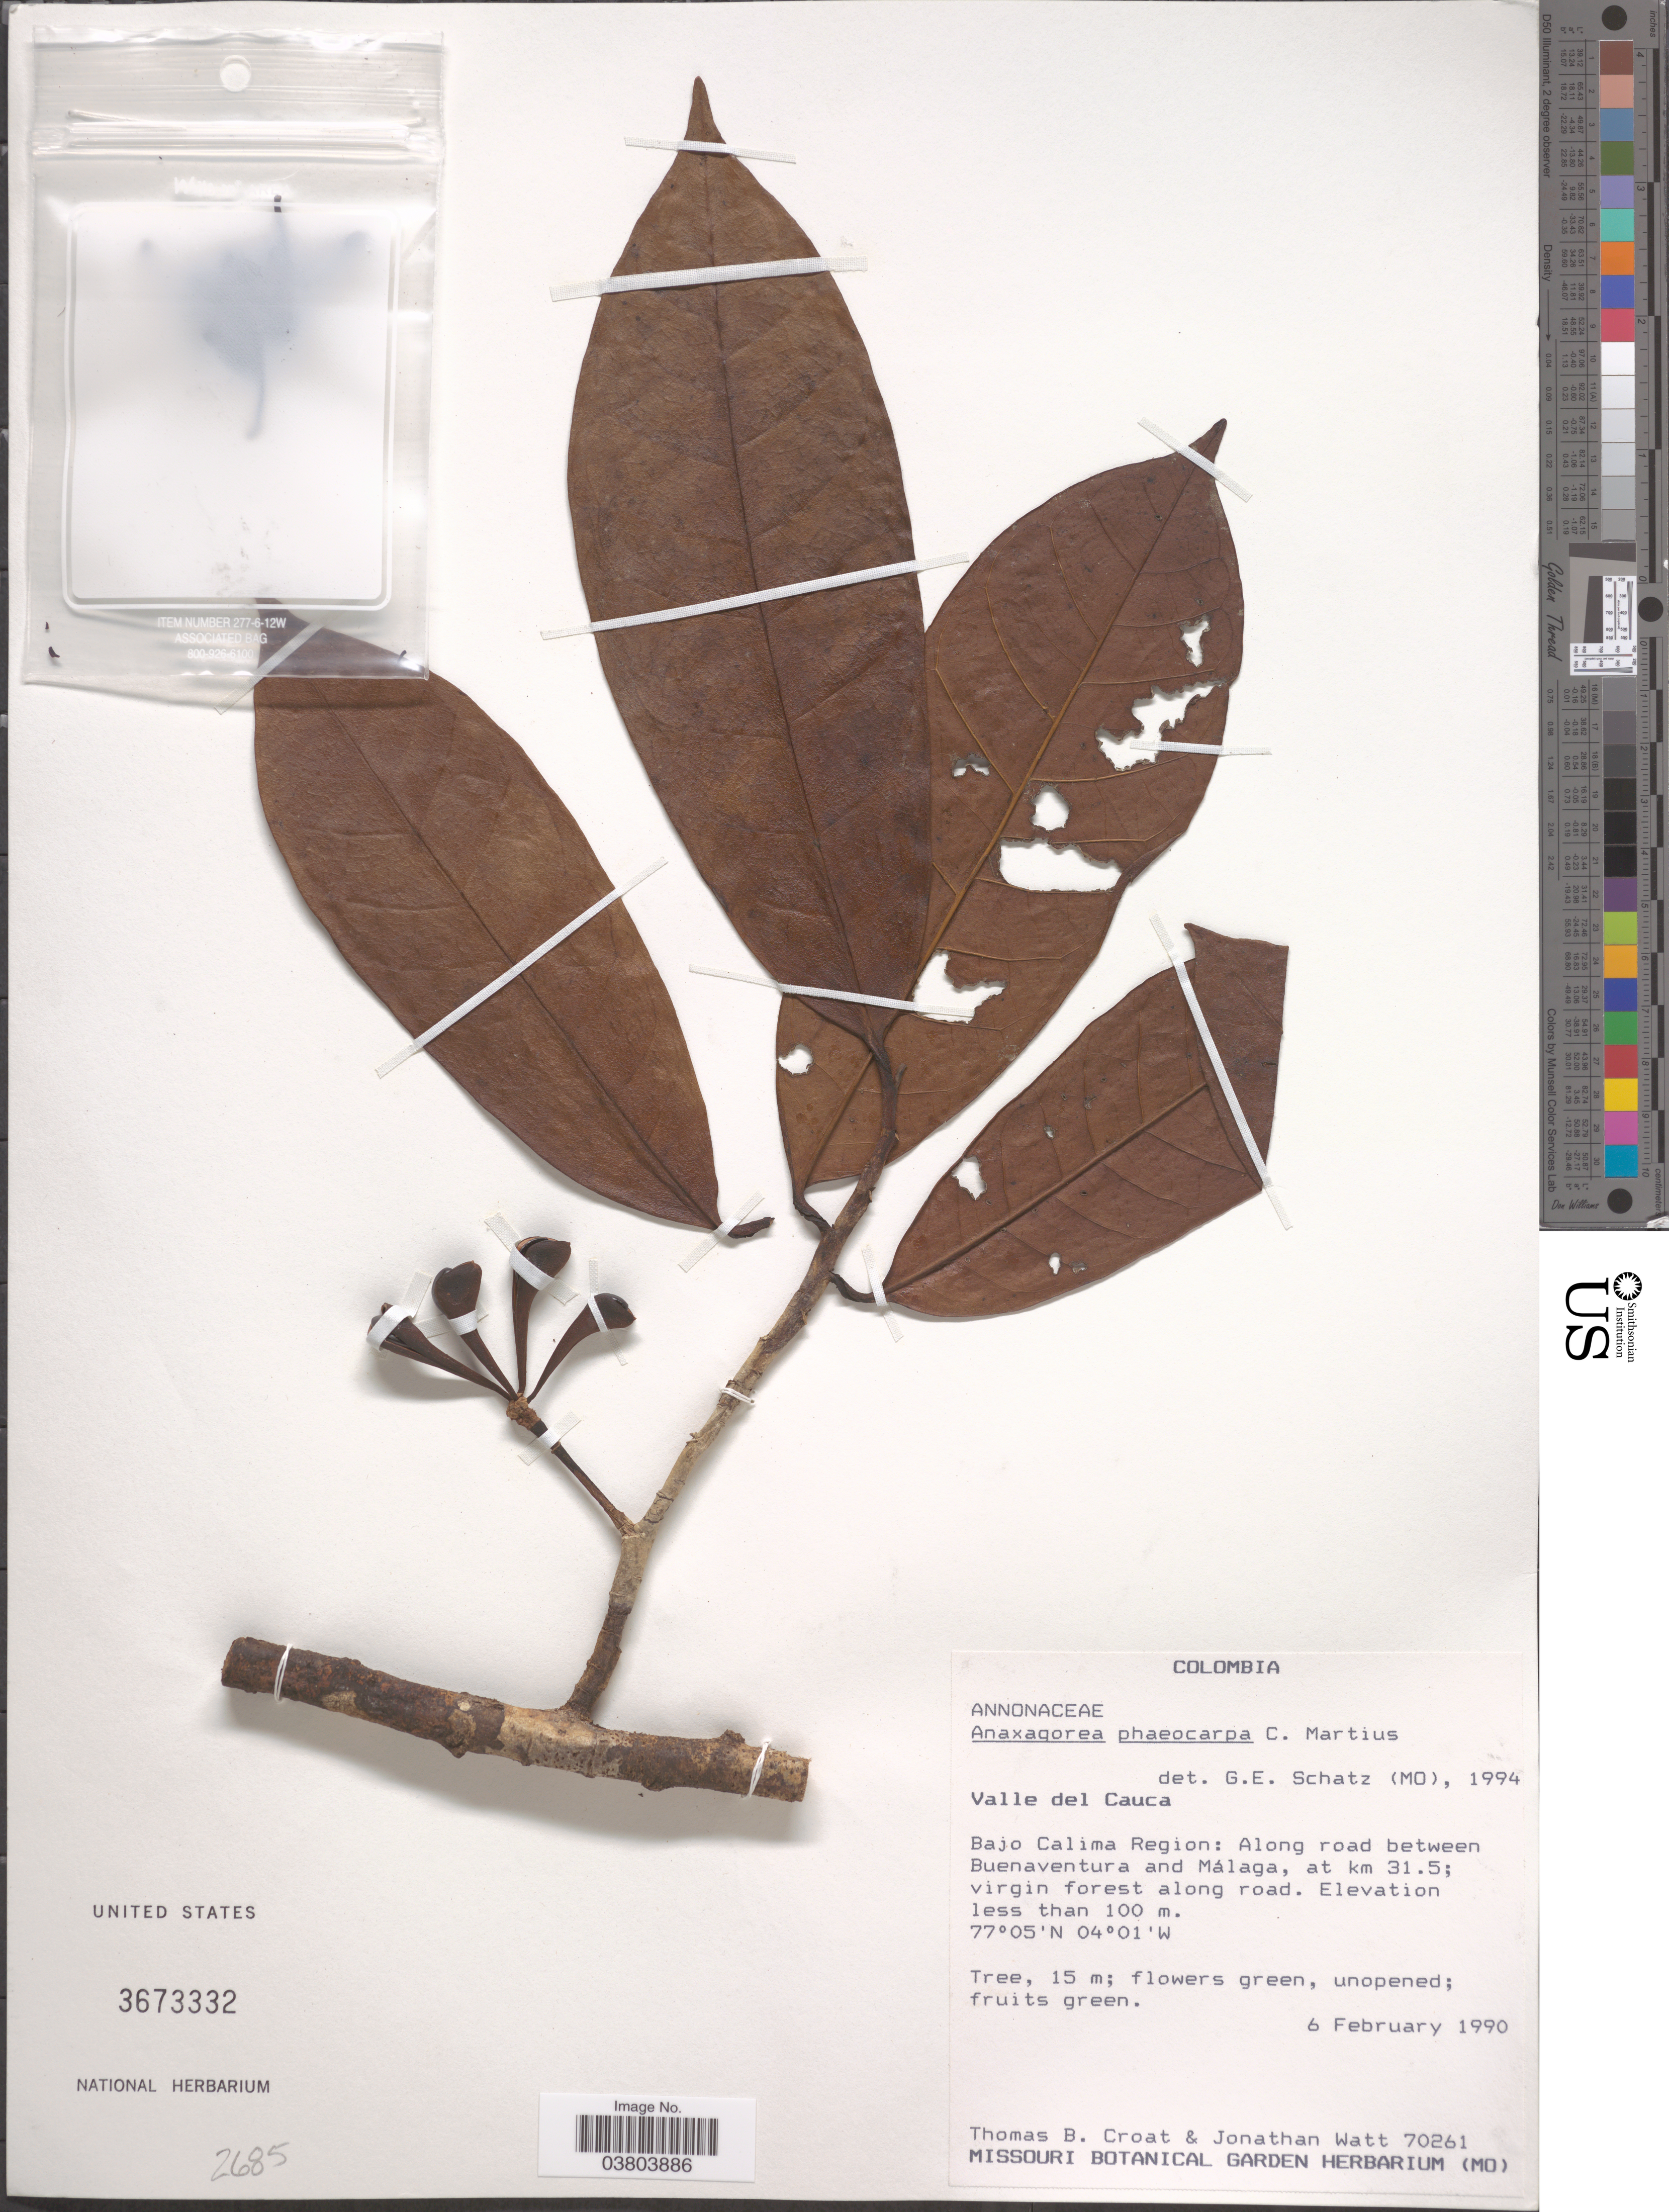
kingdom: Plantae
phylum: Tracheophyta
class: Magnoliopsida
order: Magnoliales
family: Annonaceae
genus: Anaxagorea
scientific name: Anaxagorea phaeocarpa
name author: Mart.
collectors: T. B. Croat & J. Watt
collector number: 70261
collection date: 1990-02-06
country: Colombia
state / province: Valle del Cauca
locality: Bajo Calima Region; Along road between Buenaventura and Málaga, at km 31.5.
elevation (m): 100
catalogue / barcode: US 3673332